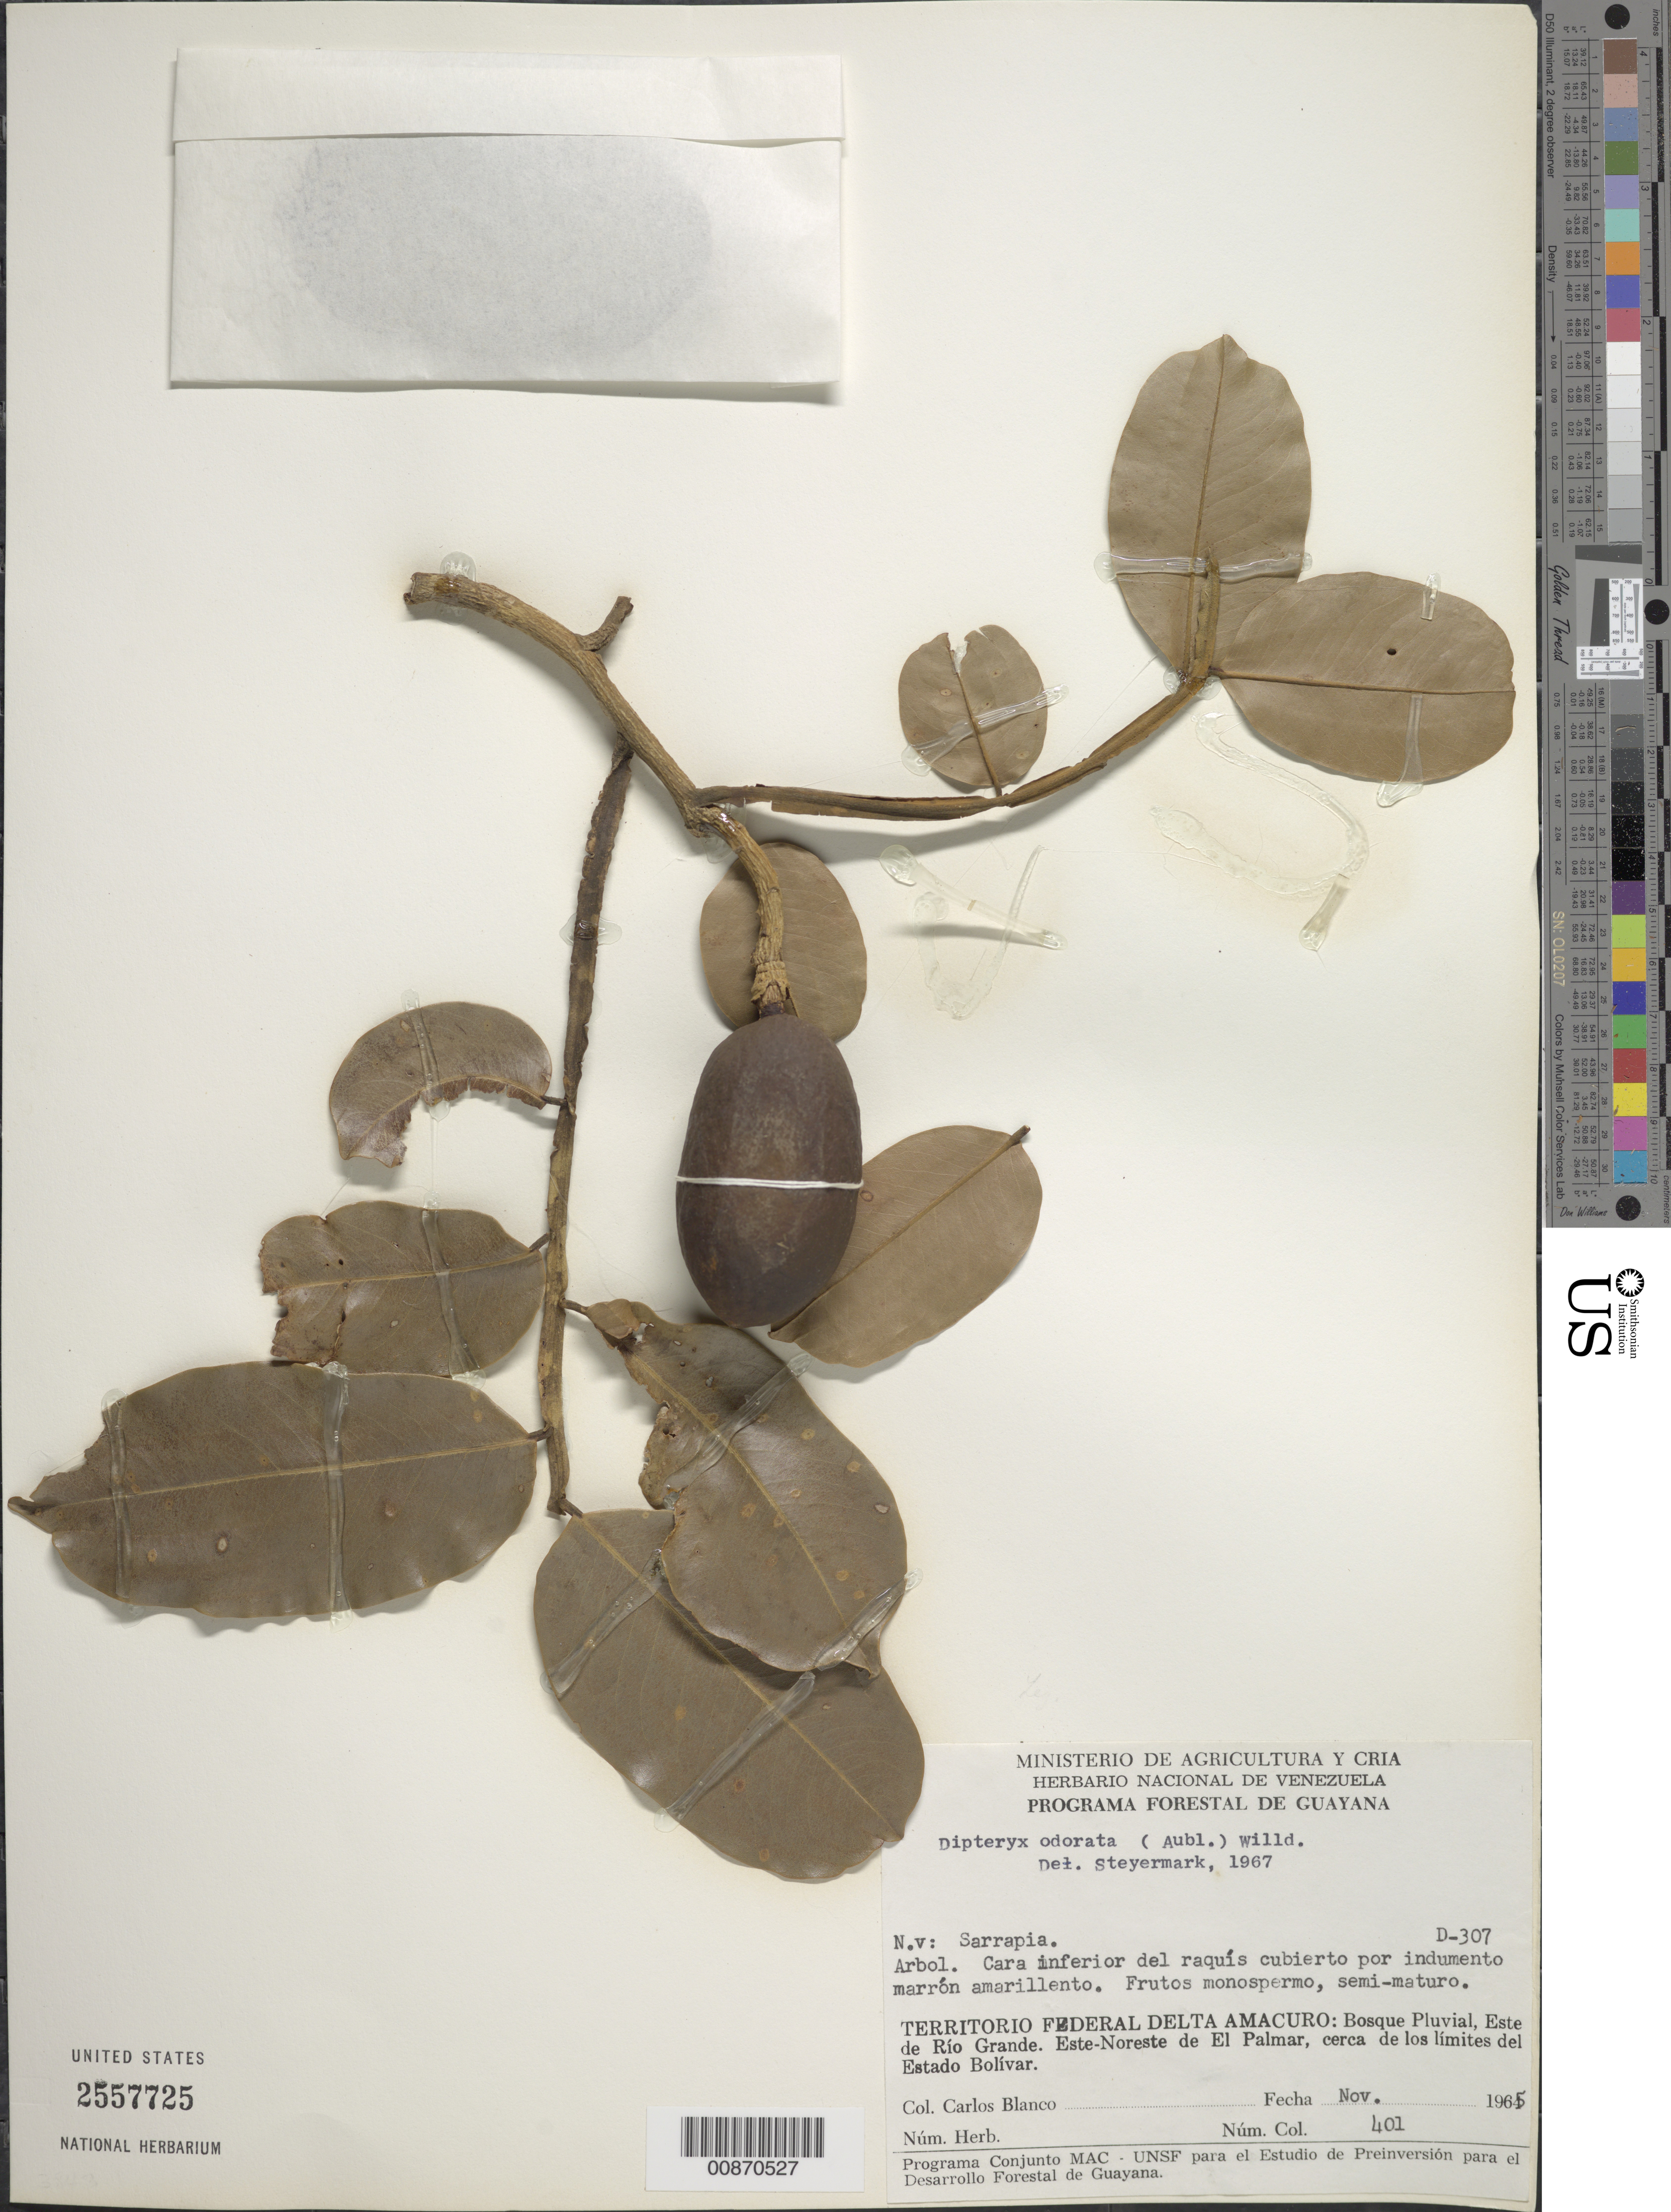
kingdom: Plantae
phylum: Tracheophyta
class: Magnoliopsida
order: Fabales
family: Fabaceae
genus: Dipteryx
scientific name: Dipteryx odorata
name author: (Aubl.) Willd.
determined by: Steyermark, Julian A., (VEN)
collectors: C. A. Blanco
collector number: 401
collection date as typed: Nov-65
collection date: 1965-11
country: Venezuela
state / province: Delta Amacuro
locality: Río Grande, Este de; Este-Noreste de El Palmar, cerca de los limites del Estado Bolívar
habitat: Rainforest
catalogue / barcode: US 2557725